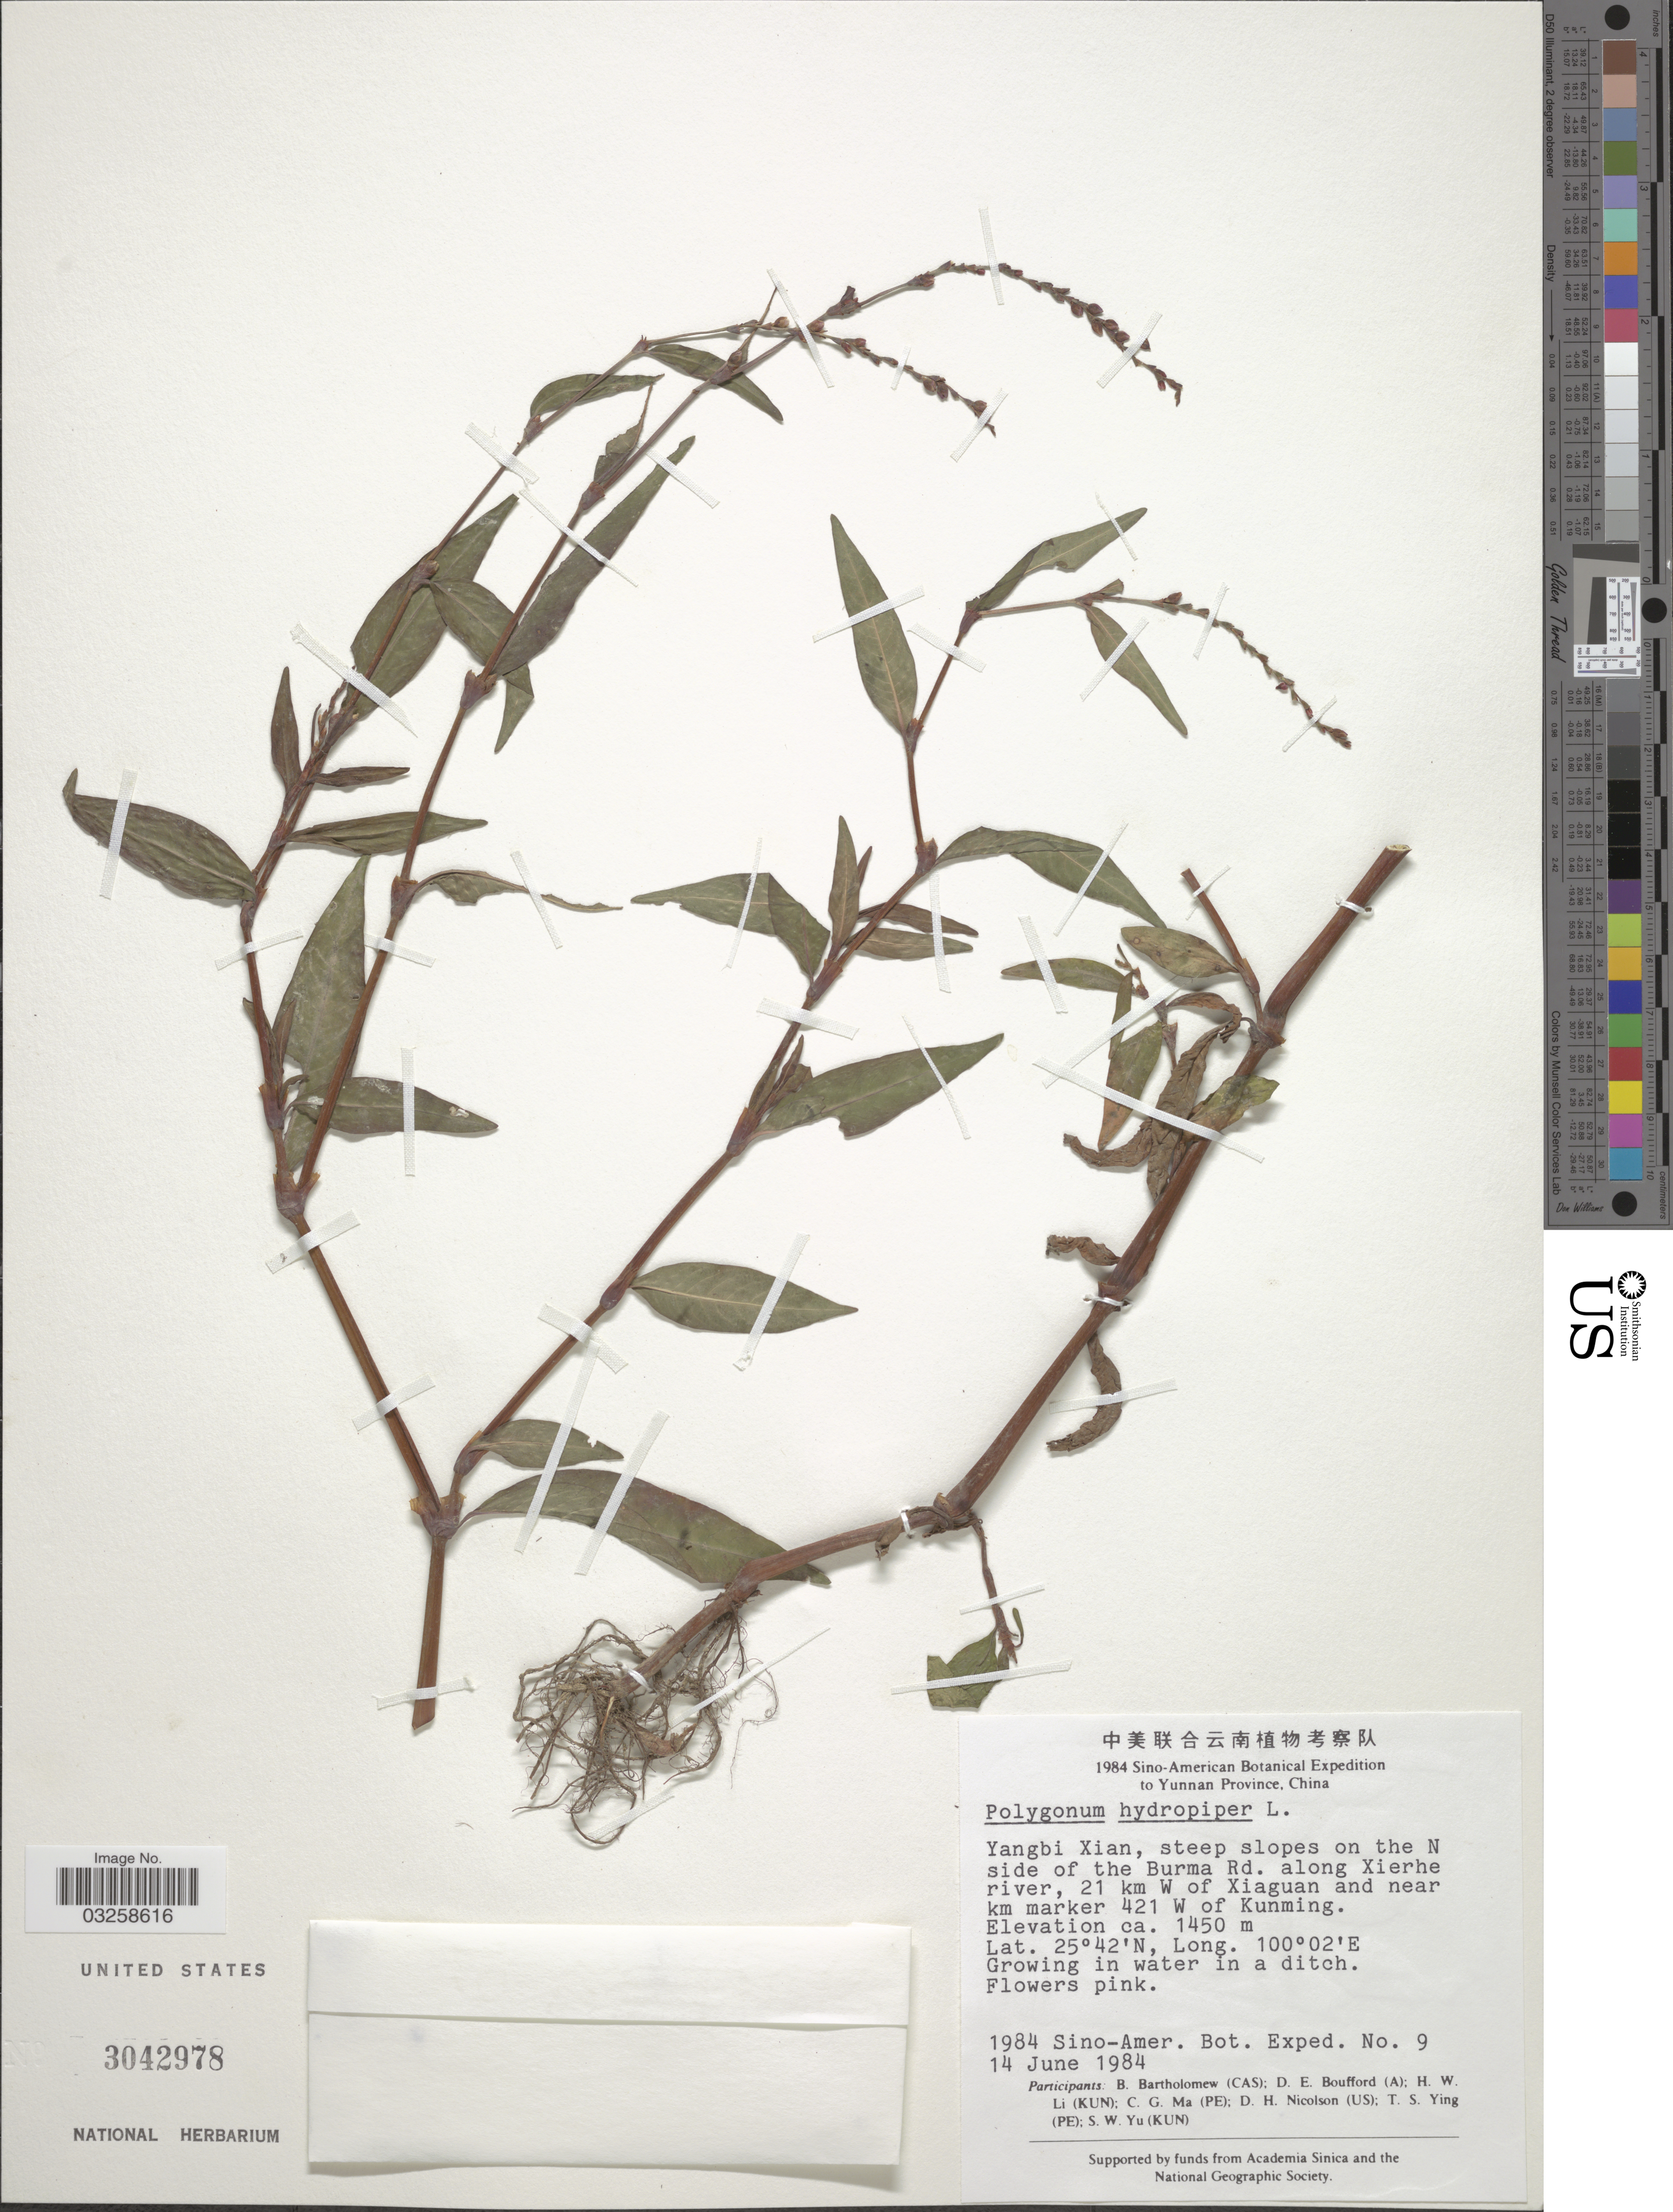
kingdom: Plantae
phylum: Tracheophyta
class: Magnoliopsida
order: Caryophyllales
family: Polygonaceae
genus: Polygonum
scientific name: Polygonum hydropiper var. hydropiper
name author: L.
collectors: Sino-Amer. Bot. Exped. 1984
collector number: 9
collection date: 1984-06-14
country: China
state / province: Yunnan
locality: Yunnan Province. Yangbi Xian, steep slopes on the N side of the Burma Rd. along Xierhe river, 21 km W of Xiaguan and near km marker 421 W of Kunming.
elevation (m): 1450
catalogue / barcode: US 3042978